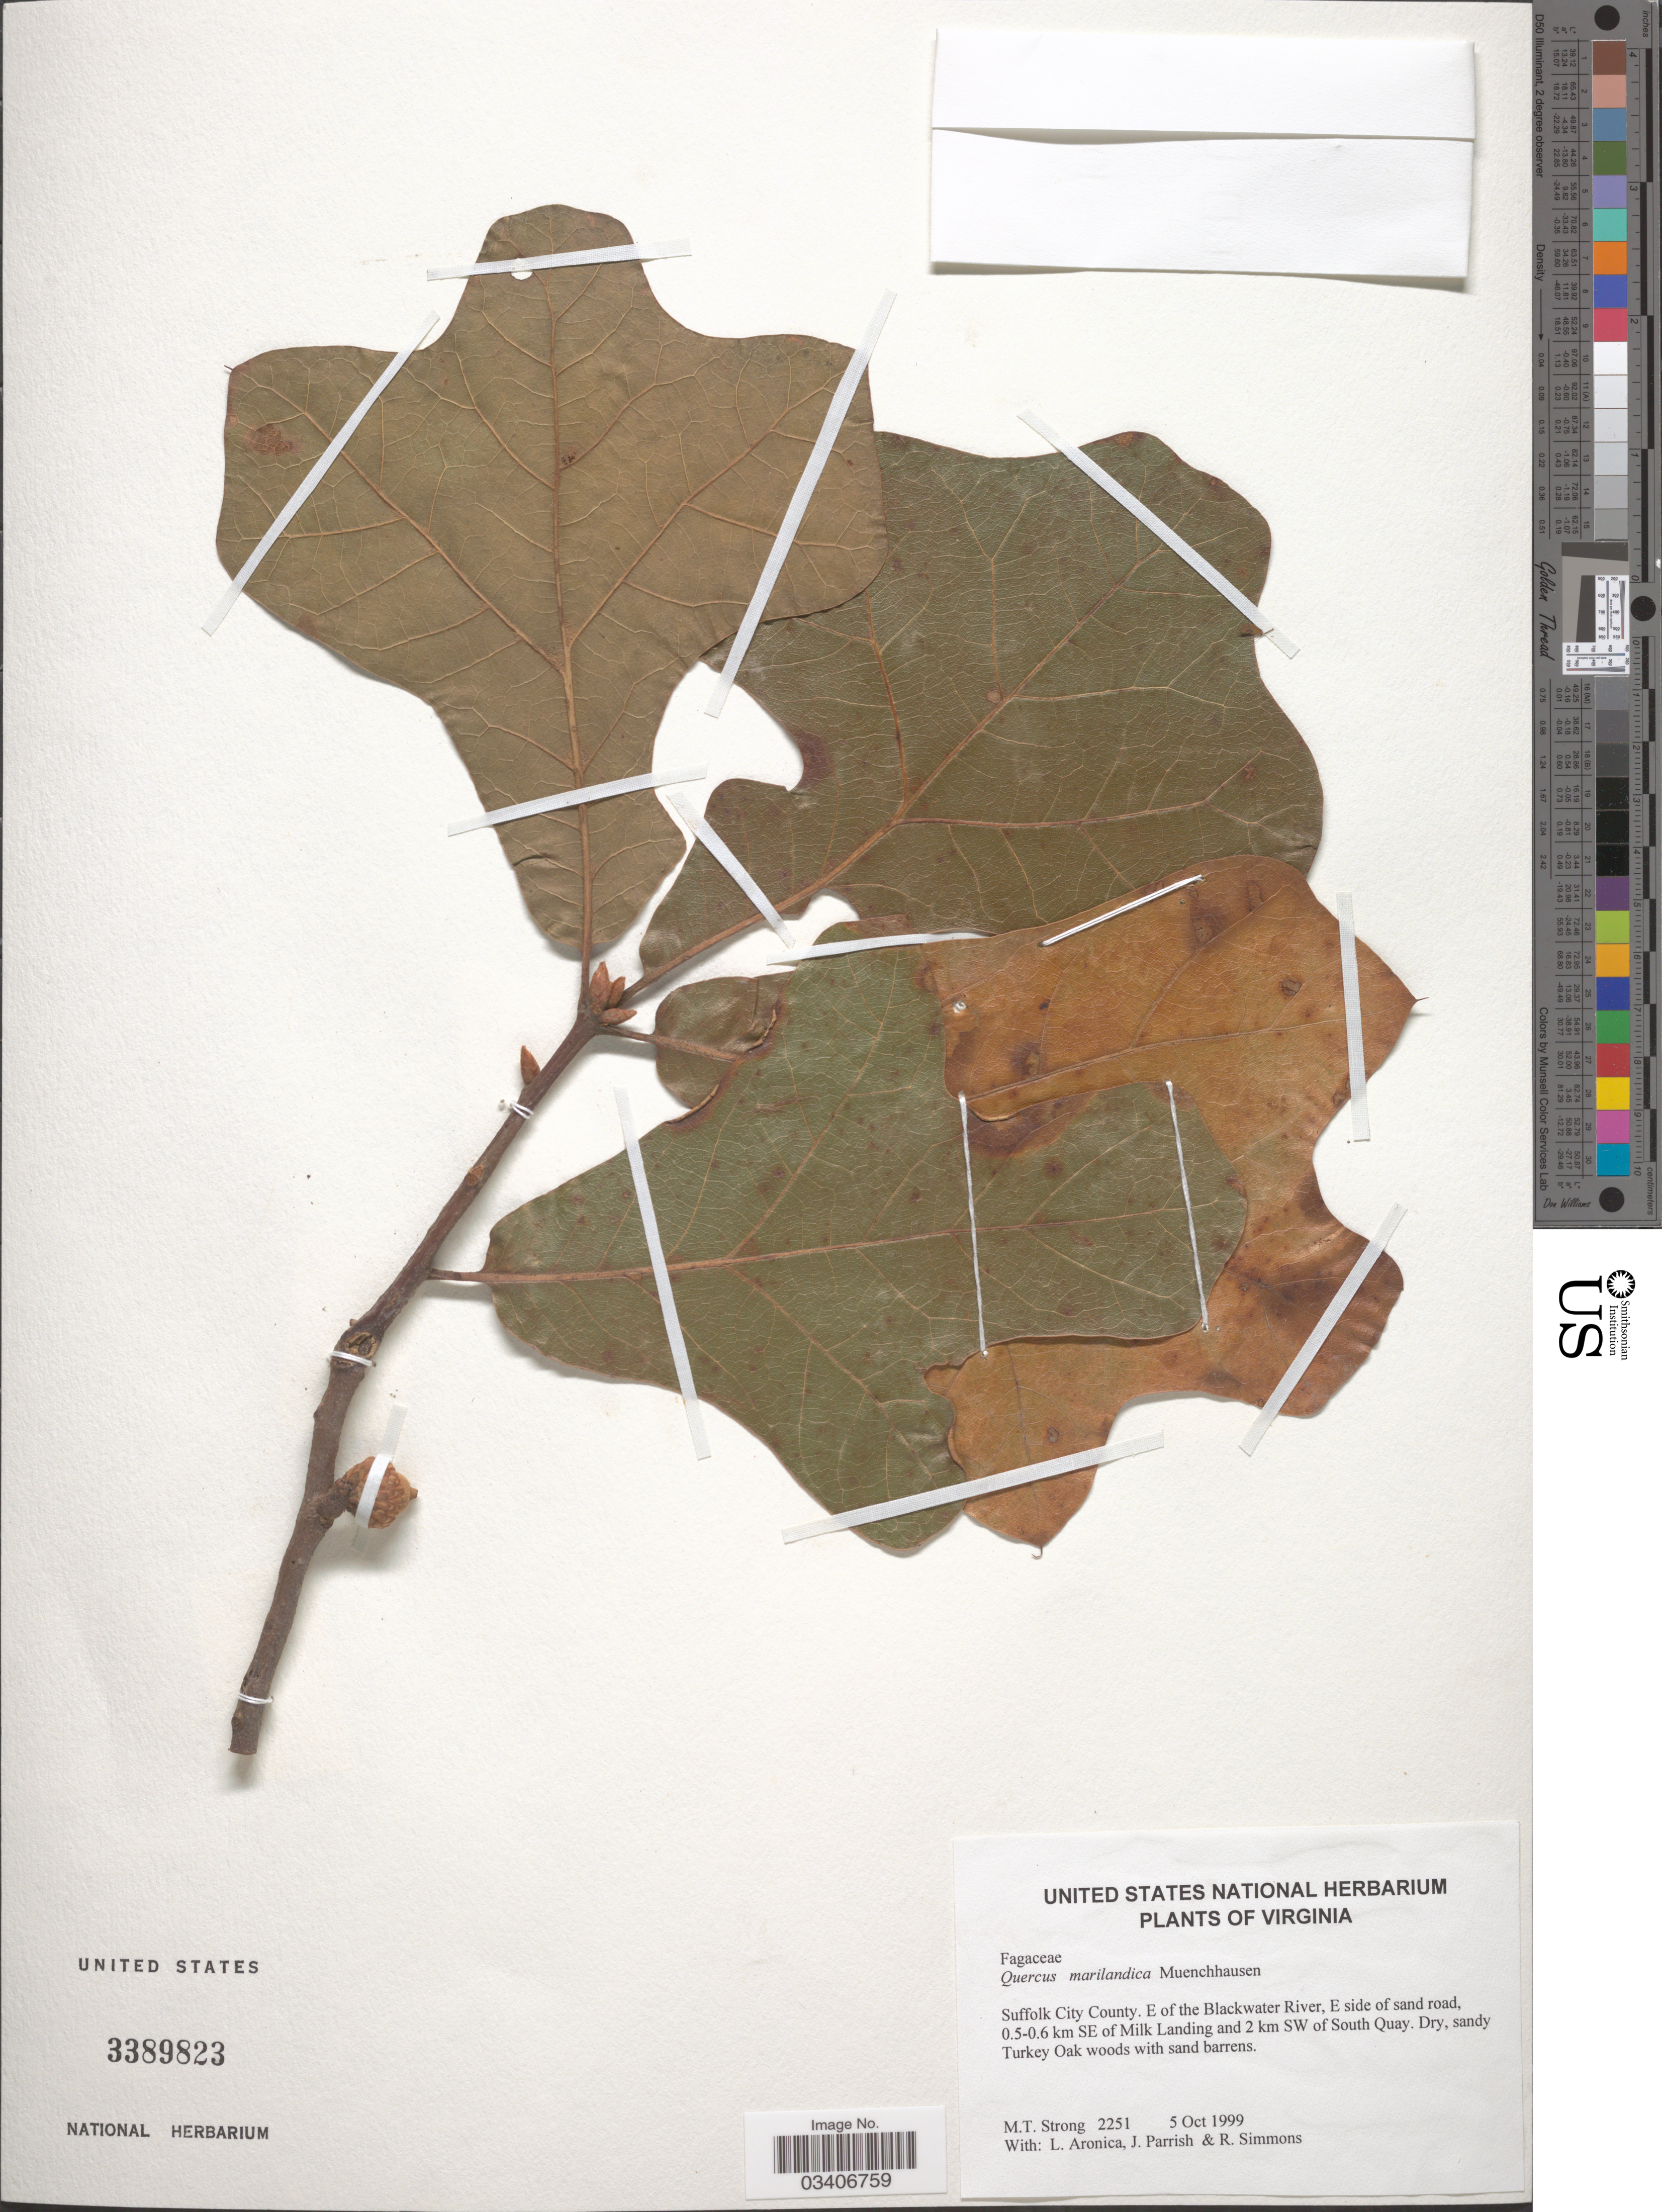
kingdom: Plantae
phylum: Tracheophyta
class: Magnoliopsida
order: Fagales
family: Fagaceae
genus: Quercus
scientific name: Quercus marilandica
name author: (L.) Münchh.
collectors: M. T. Strong, L. Aronica, J. Parrish & R. Simmons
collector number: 2251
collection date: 1999-10-05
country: United States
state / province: Virginia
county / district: City of Suffolk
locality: Suffolk City County. E of the Blackwater River, E side of sand road, 0.5-0.6 km Se of Milk Landing and 2 km SW of South Quay.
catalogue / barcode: US 3389823